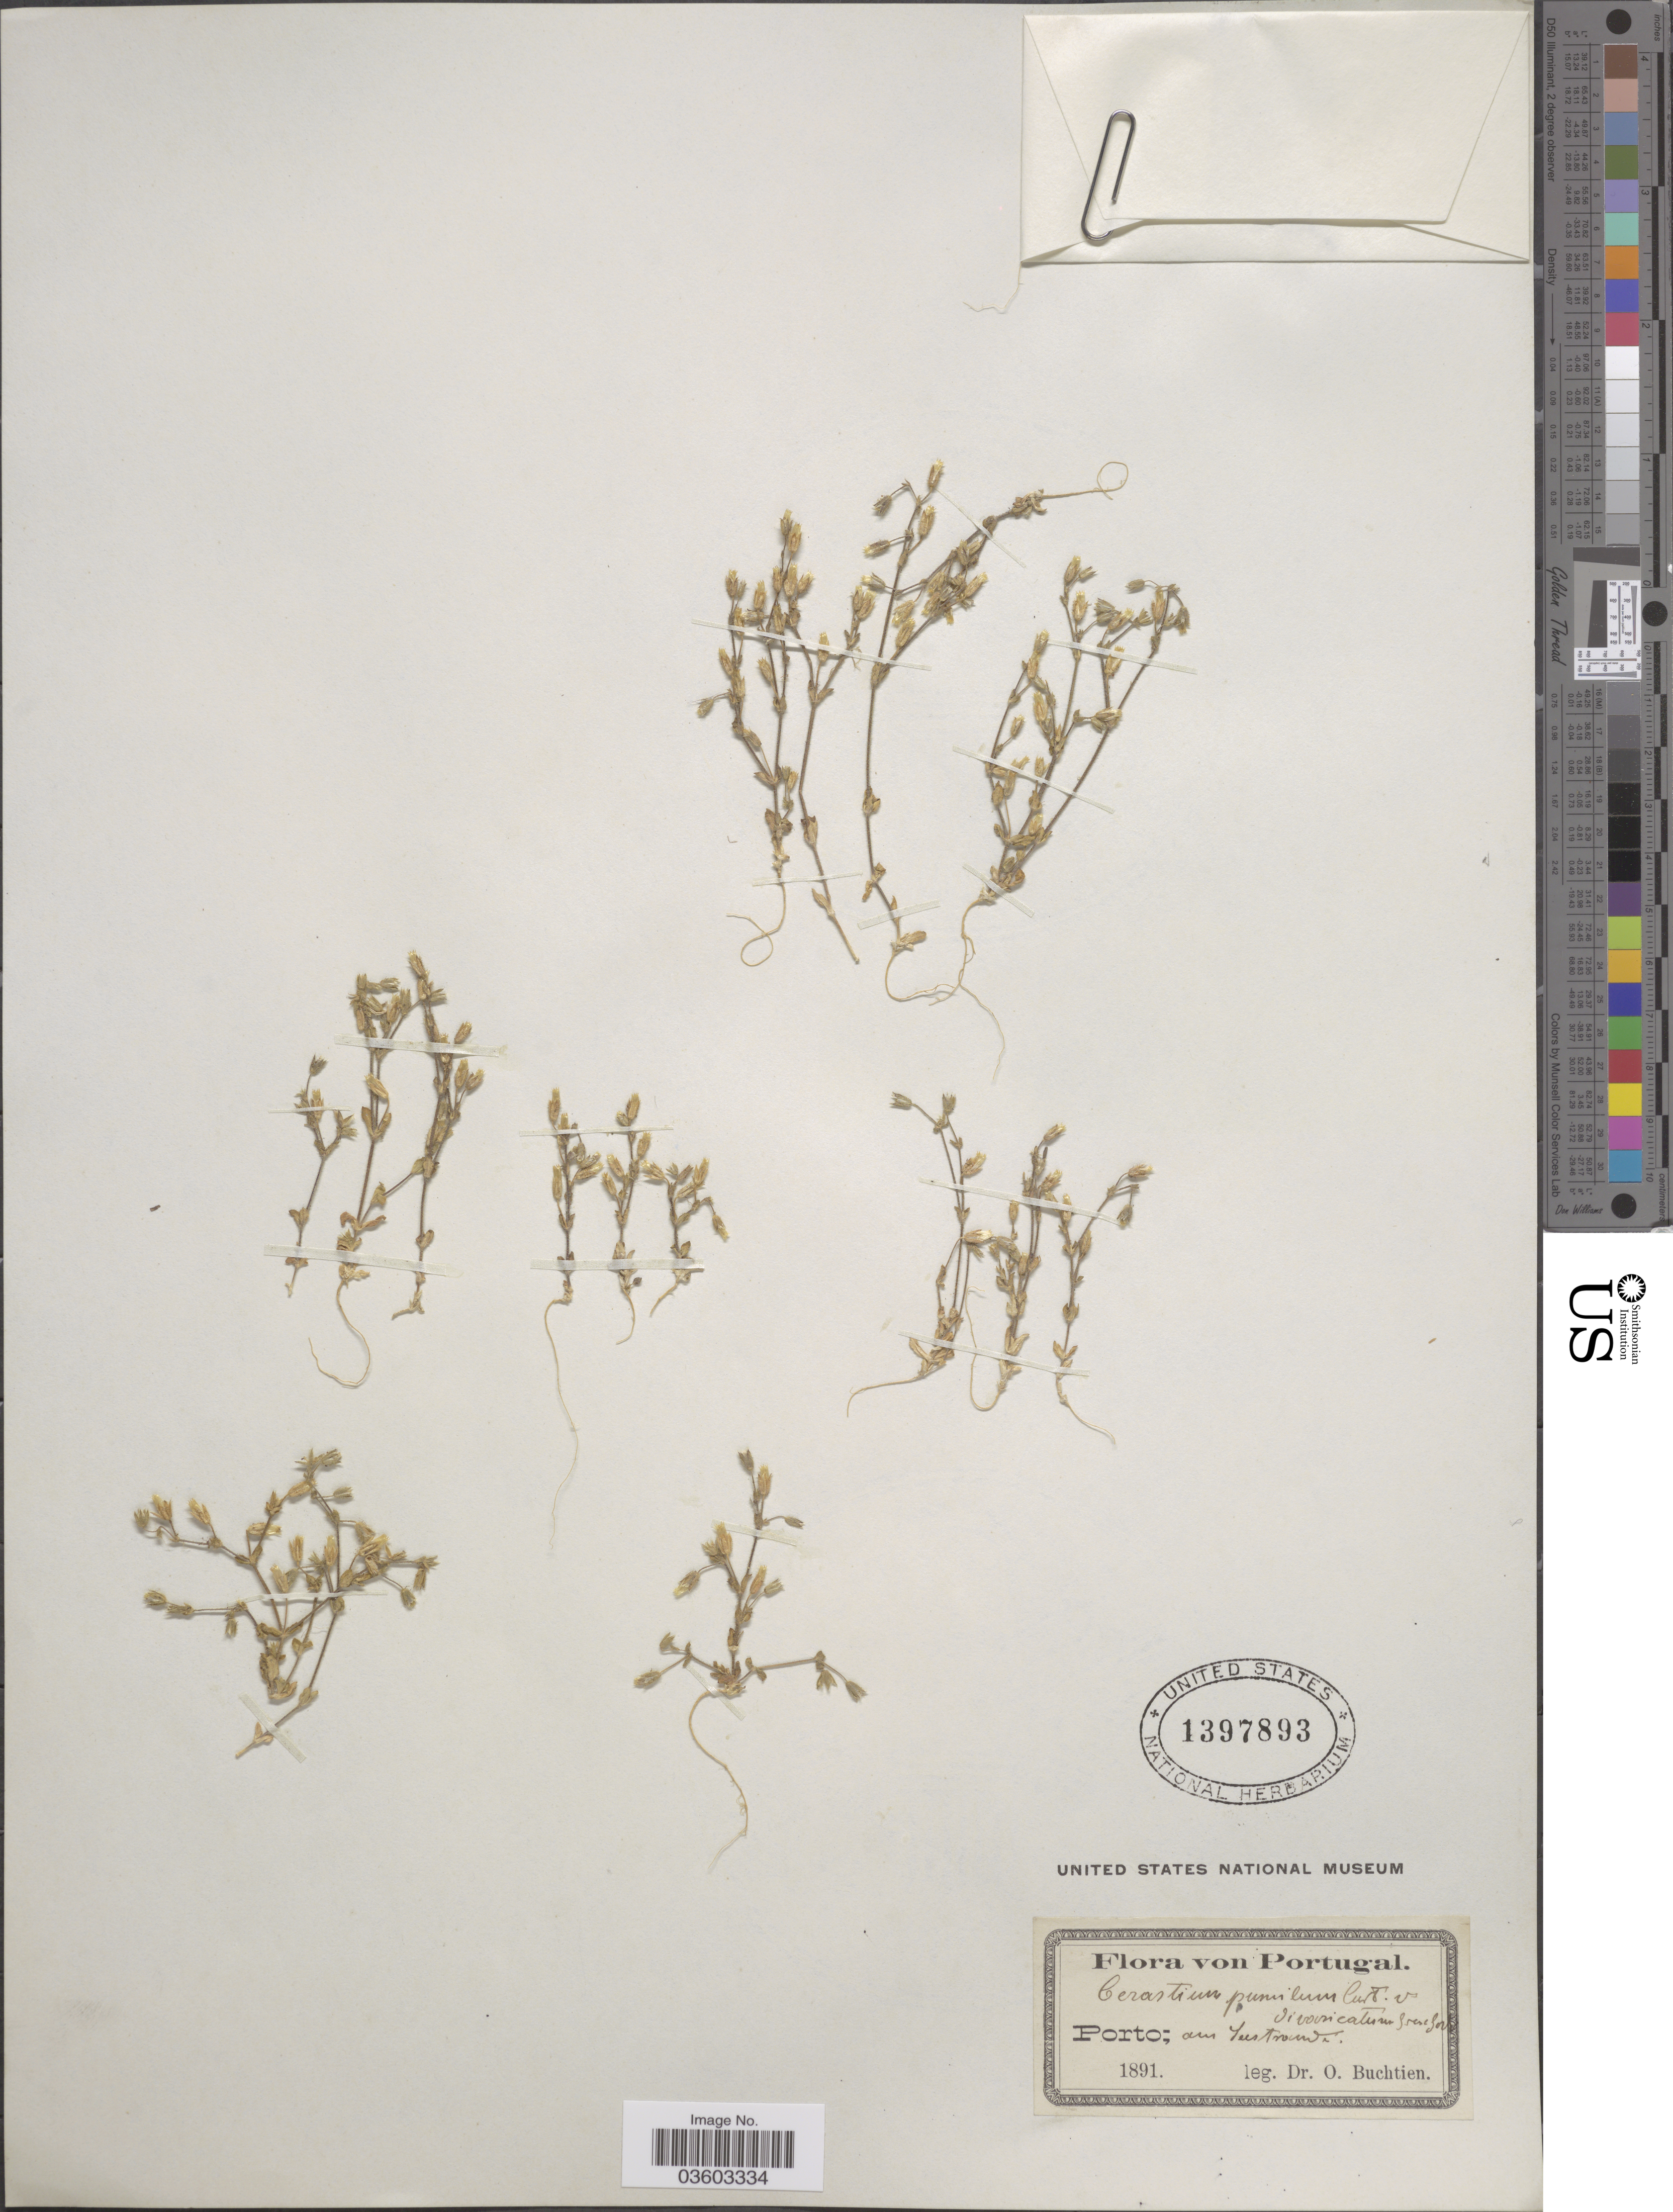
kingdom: Plantae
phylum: Tracheophyta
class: Magnoliopsida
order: Caryophyllales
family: Caryophyllaceae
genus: Cerastium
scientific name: Cerastium pumilum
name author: Curtis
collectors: O. Buchtien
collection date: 1891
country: Portugal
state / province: Porto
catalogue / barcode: US 1397893